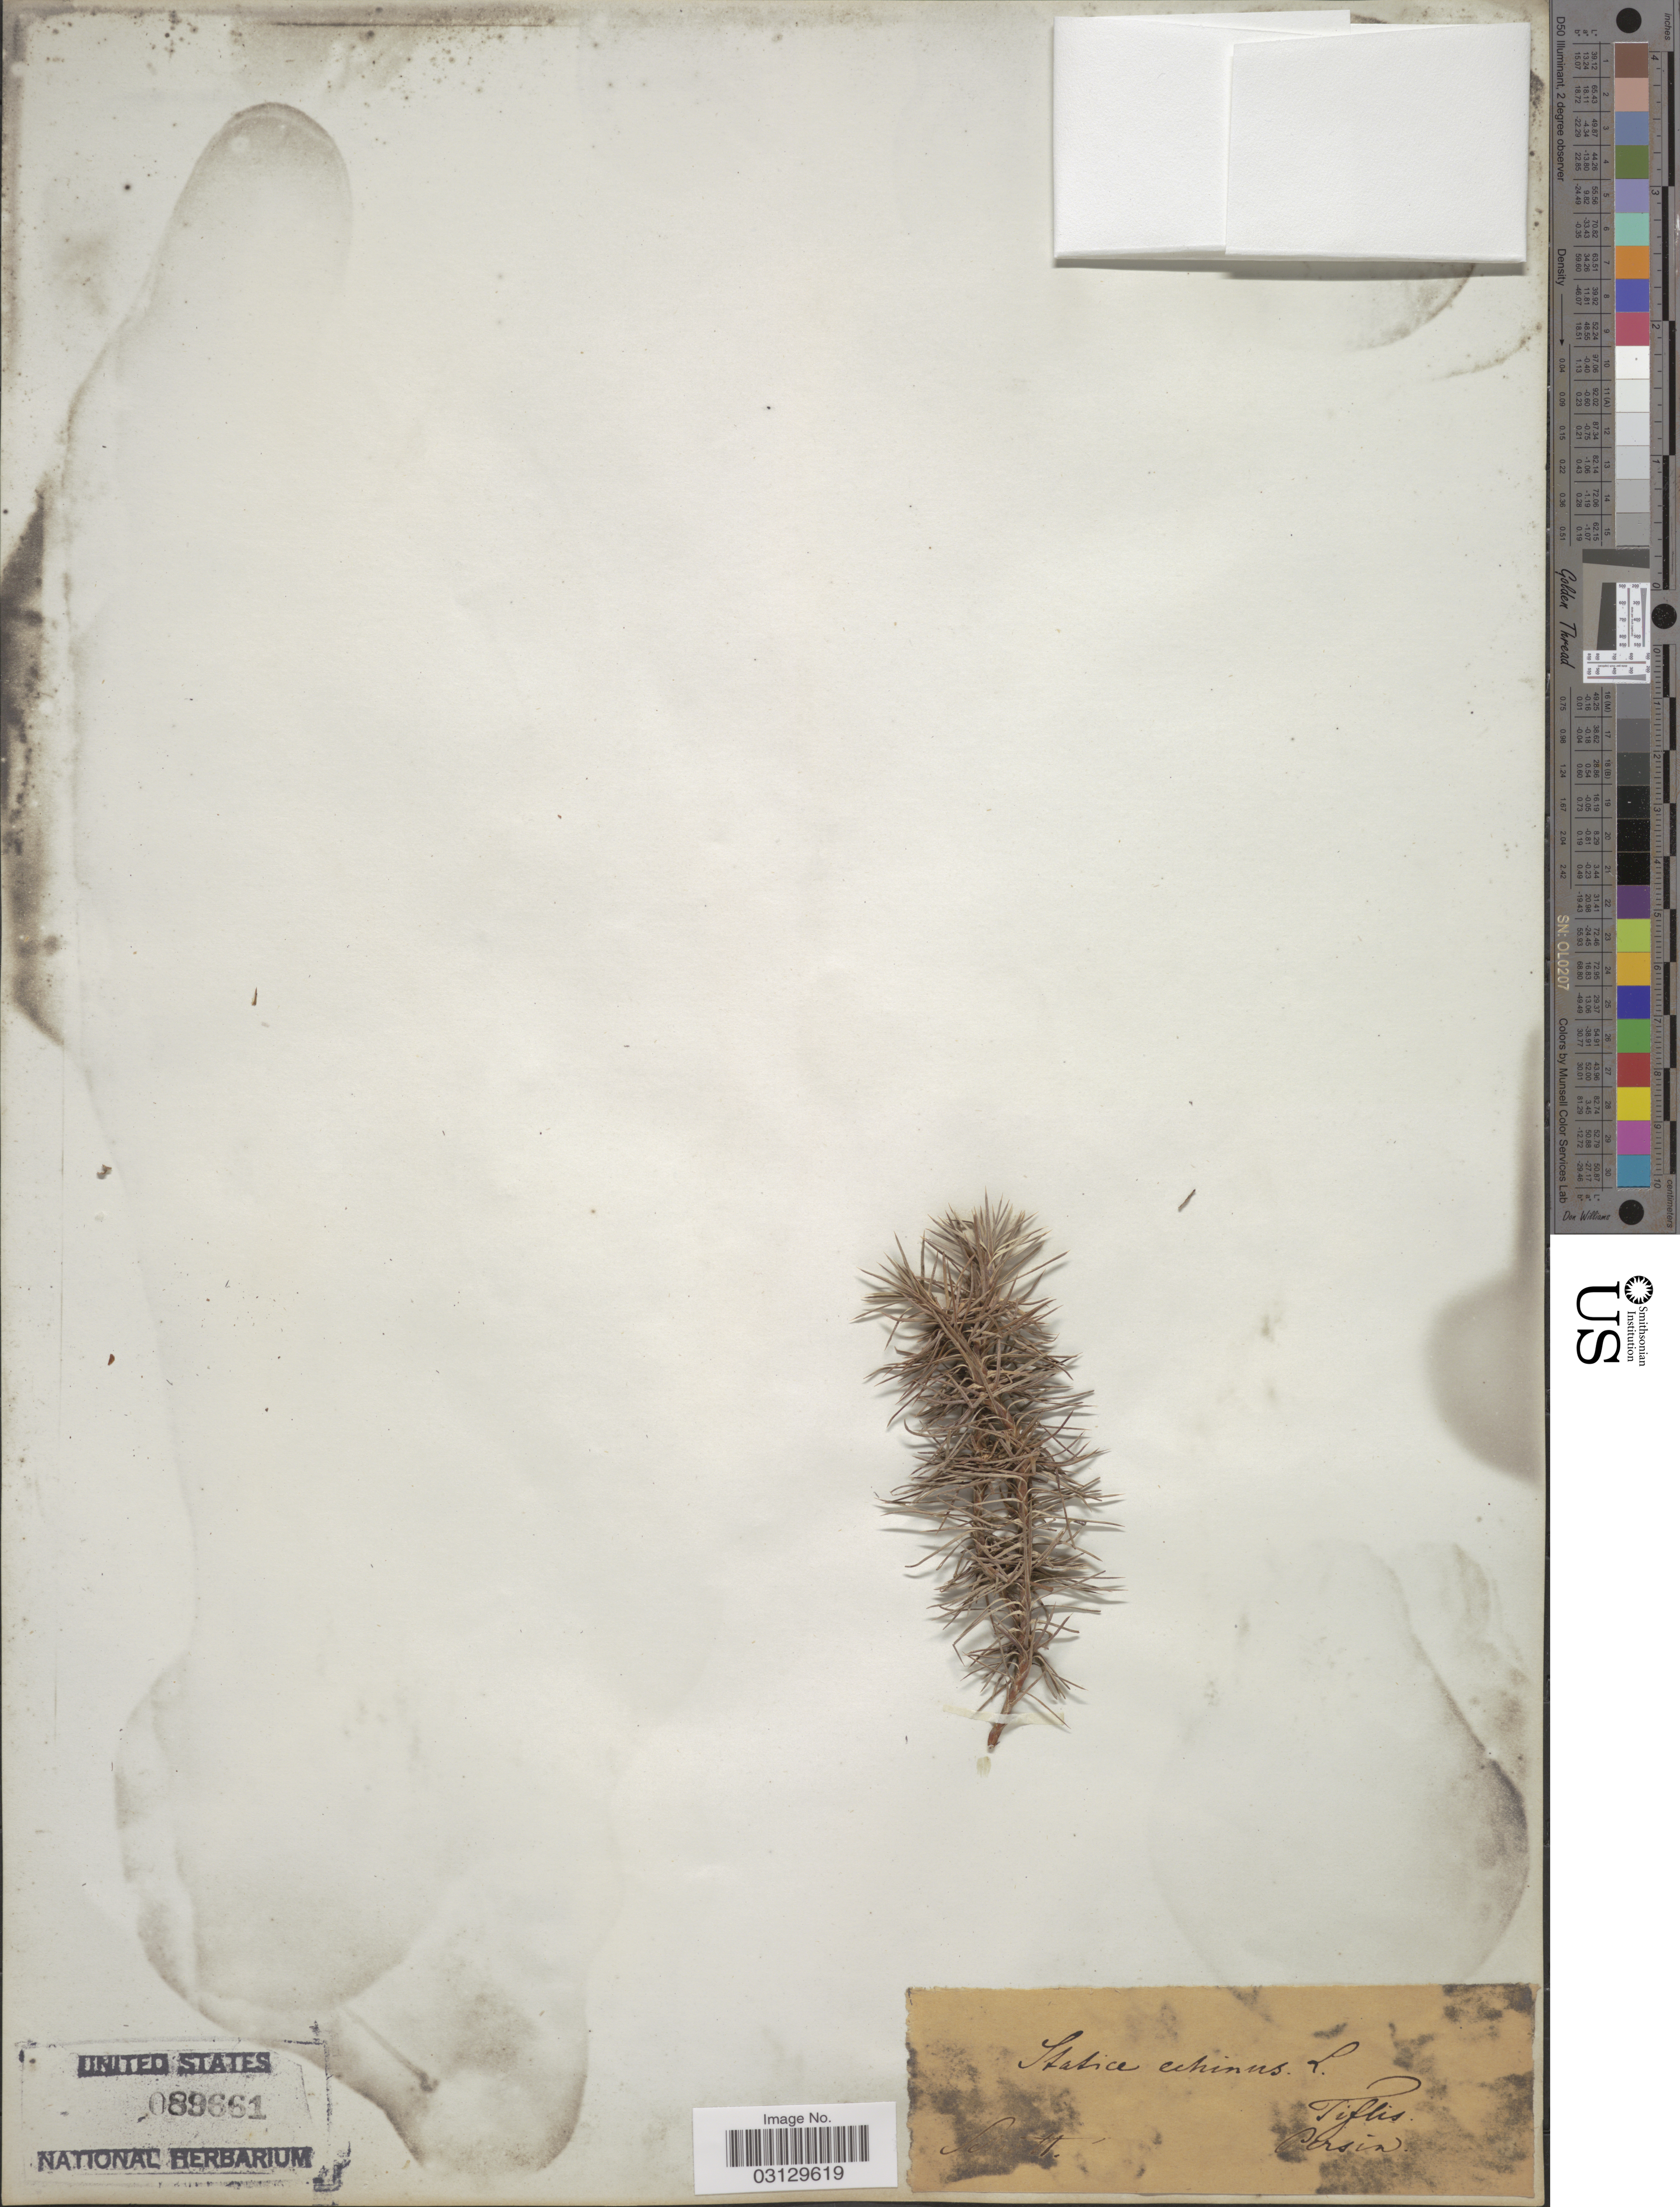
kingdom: Plantae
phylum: Tracheophyta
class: Magnoliopsida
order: Caryophyllales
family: Plumbaginaceae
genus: Acantholimon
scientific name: Acantholimon ulicinum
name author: (Willd. ex Schult.) Boiss.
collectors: Schott, --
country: Iran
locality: Tiflis [unsure placement] Persia.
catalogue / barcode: US 89661